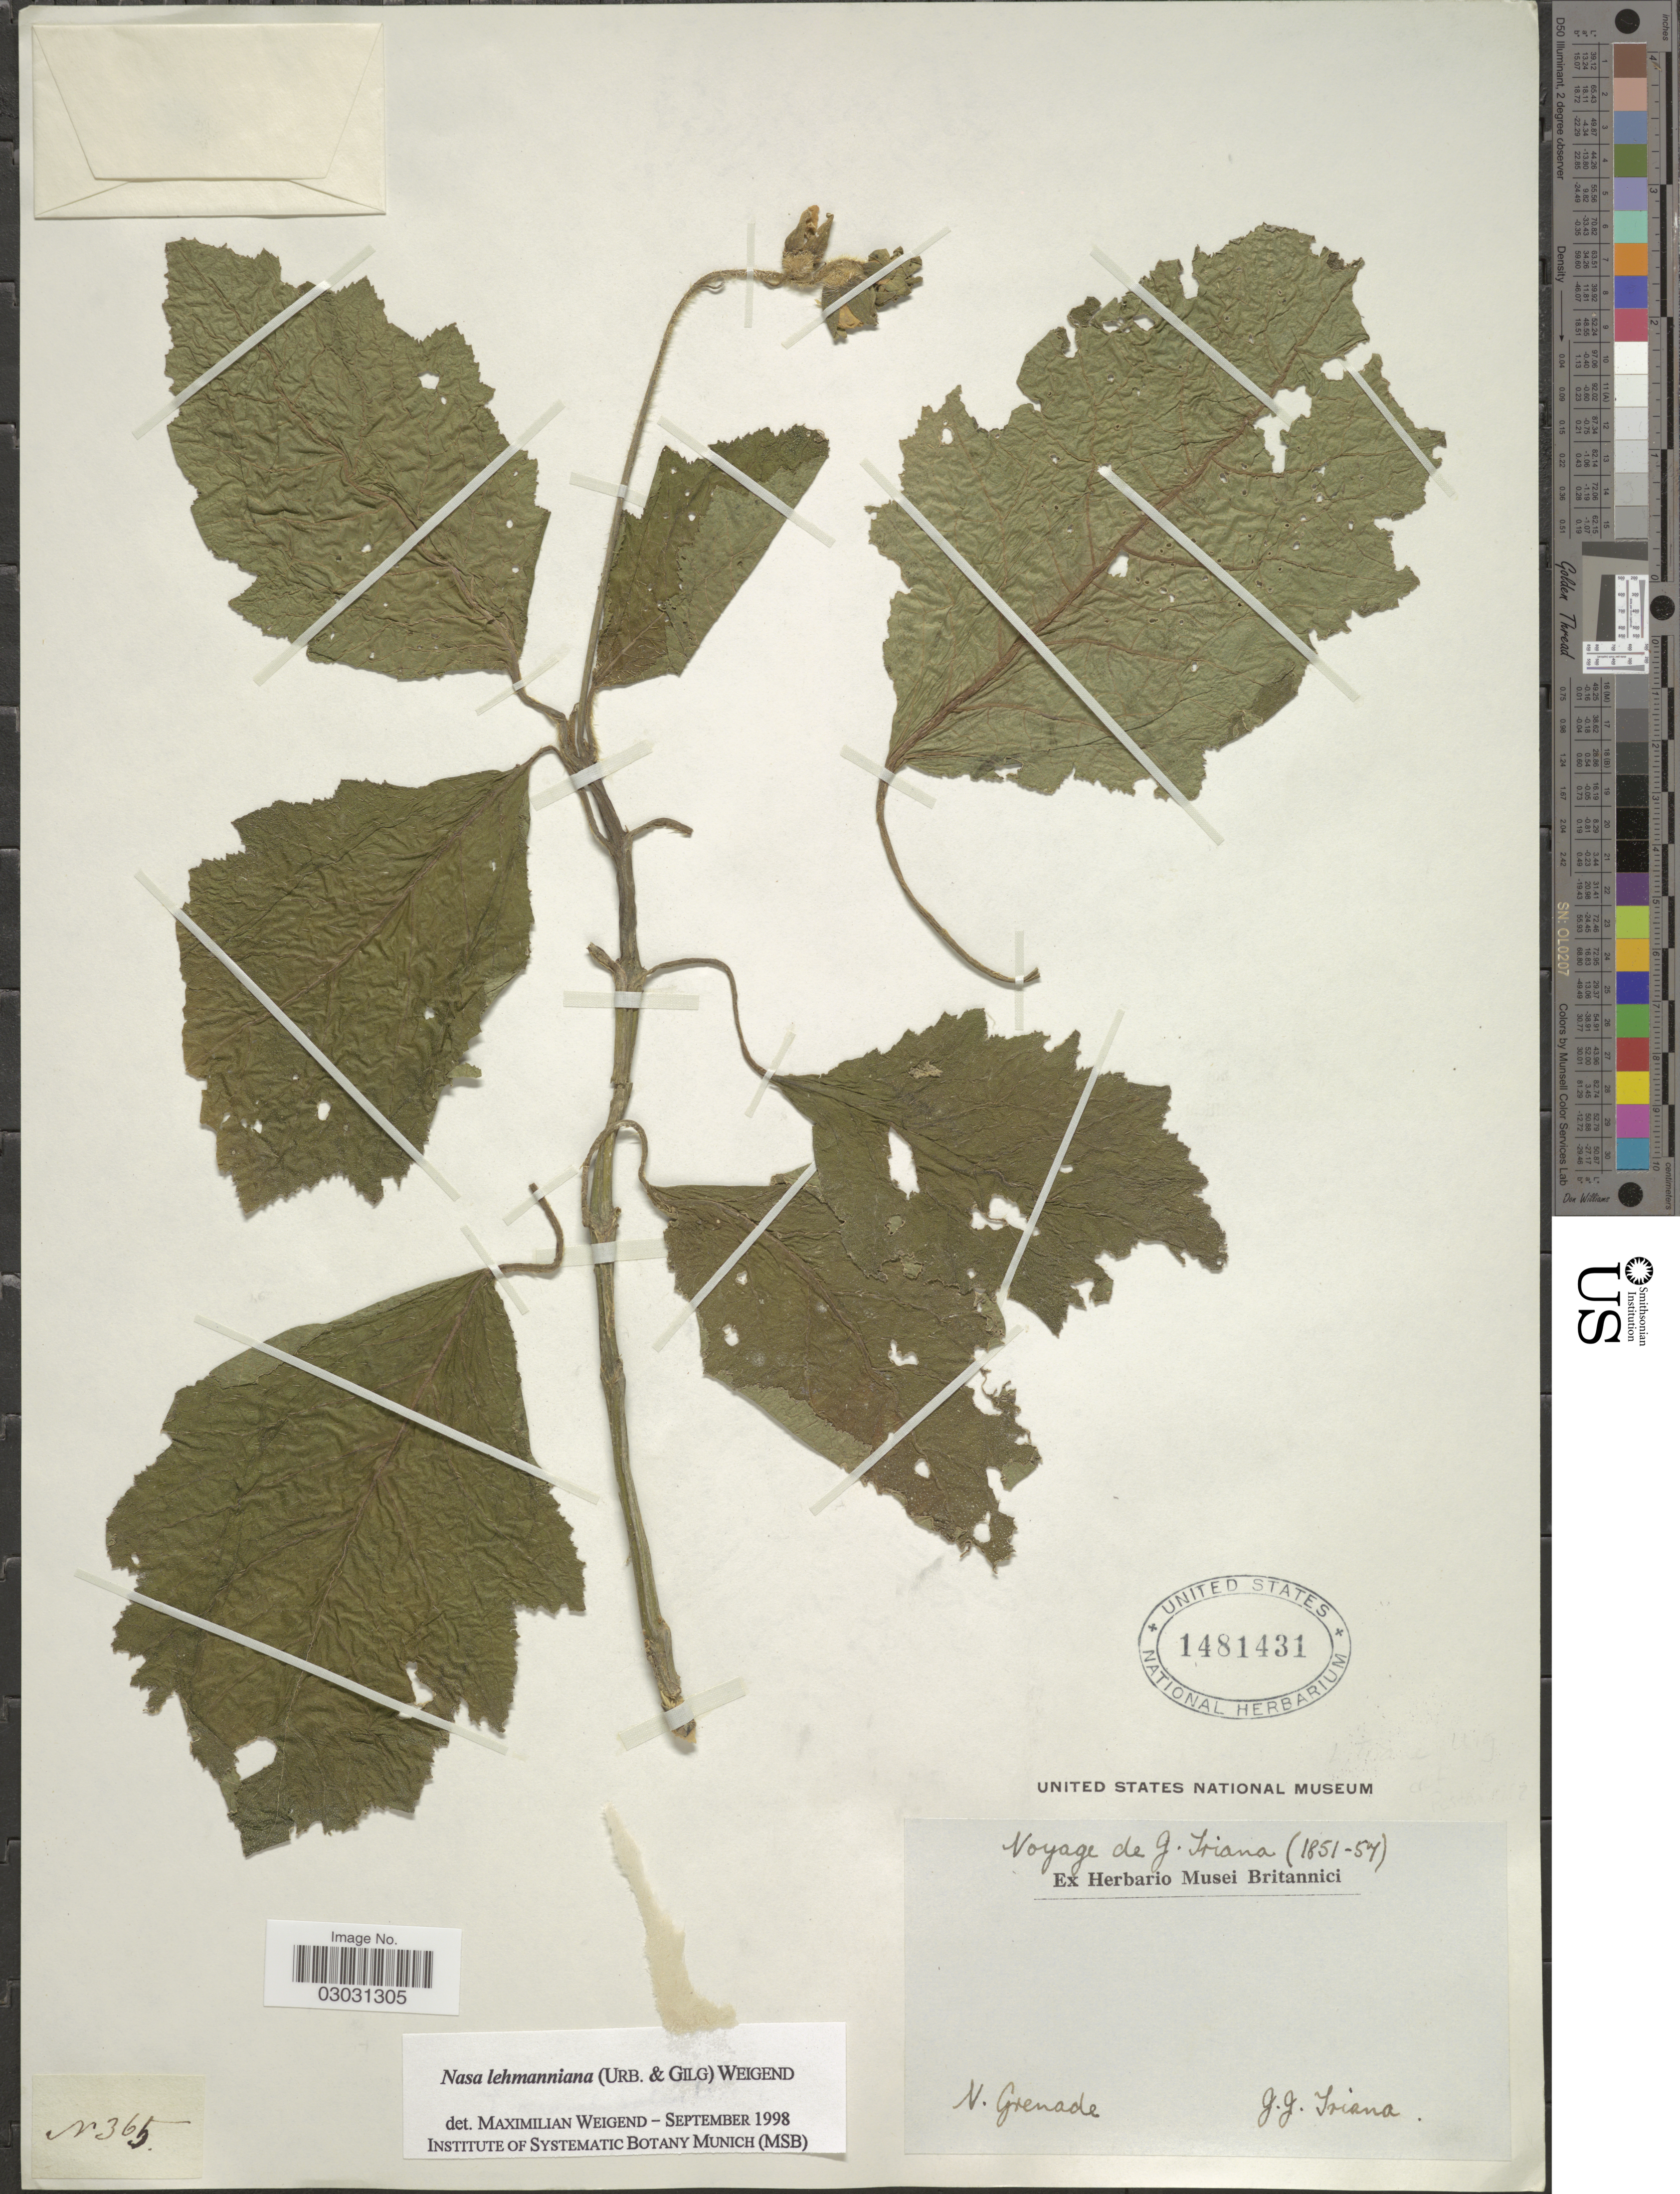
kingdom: Plantae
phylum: Tracheophyta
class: Magnoliopsida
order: Cornales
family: Loasaceae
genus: Nasa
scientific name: Nasa lehmanniana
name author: (Urb. & Gilg) Weigend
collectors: H. Triana G.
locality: N. Grenade.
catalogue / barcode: US 1481431